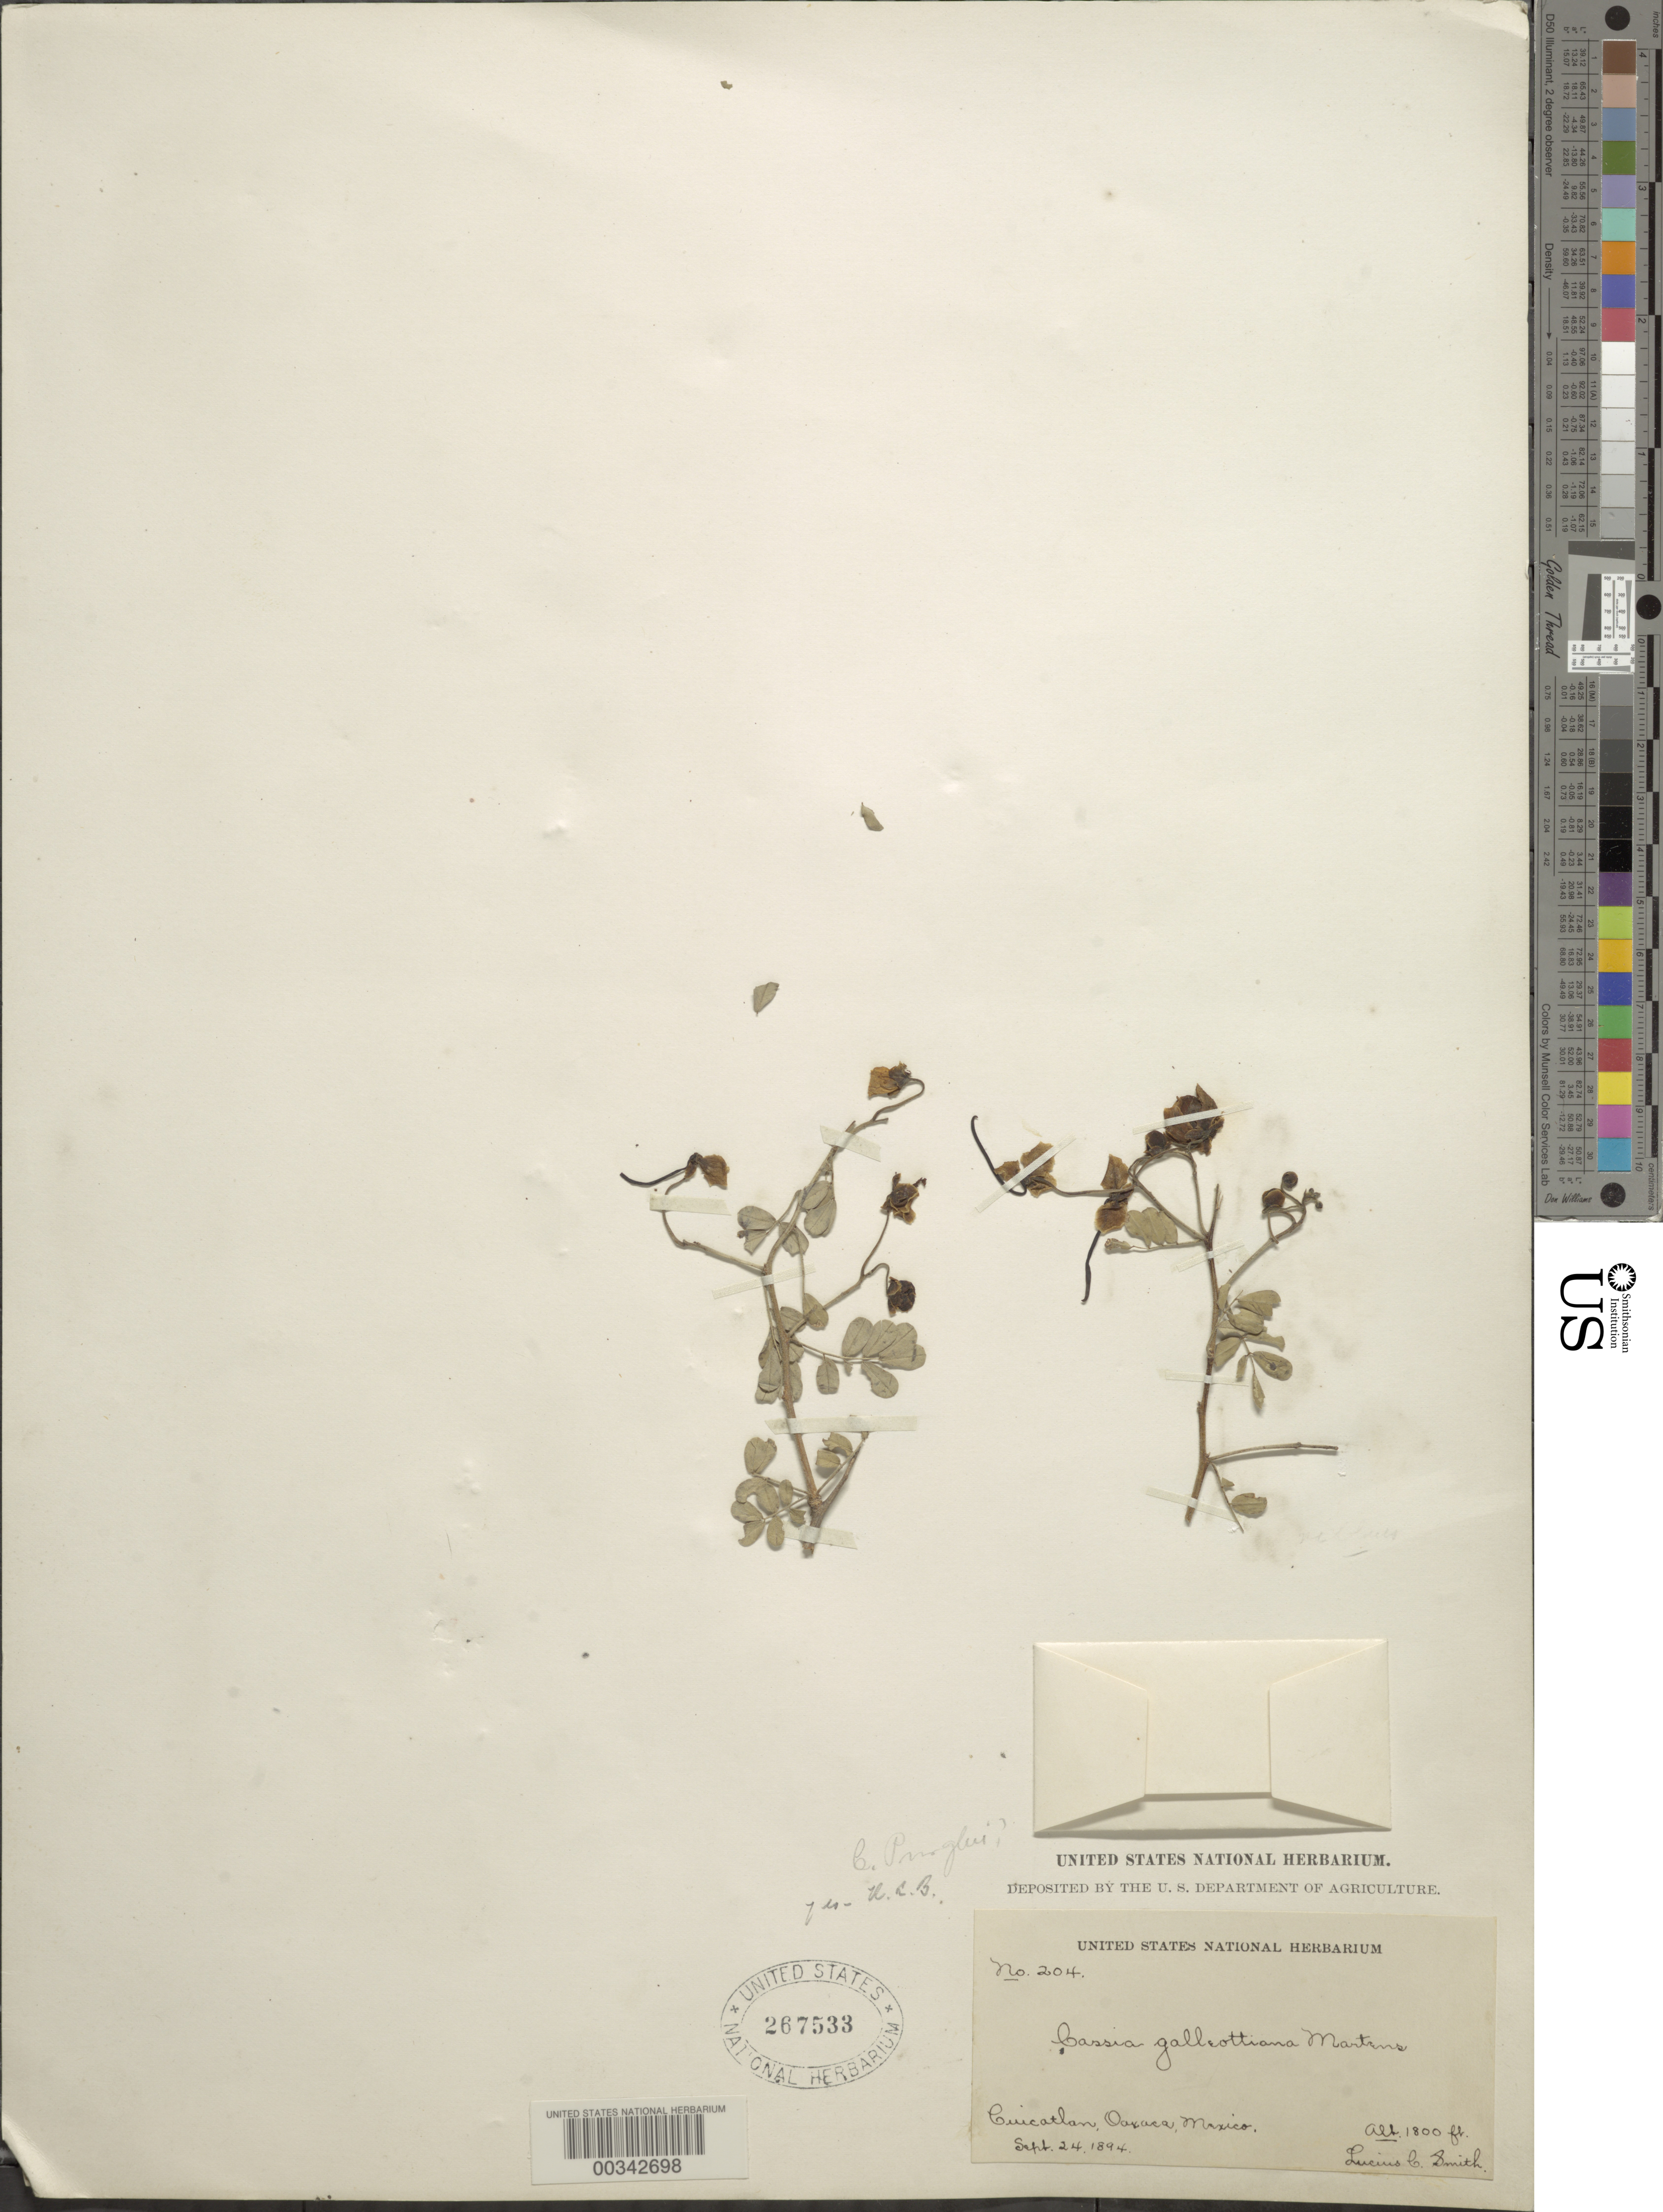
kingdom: Plantae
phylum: Tracheophyta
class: Magnoliopsida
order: Fabales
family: Fabaceae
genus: Senna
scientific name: Senna wislizeni var. pringlei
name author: (Rose) H.S. Irwin & Barneby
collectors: L. C. Smith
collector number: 204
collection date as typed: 24 Sep 1894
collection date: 1894-09-24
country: Mexico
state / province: Oaxaca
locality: Cuicaltán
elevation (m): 549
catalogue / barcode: US 267533